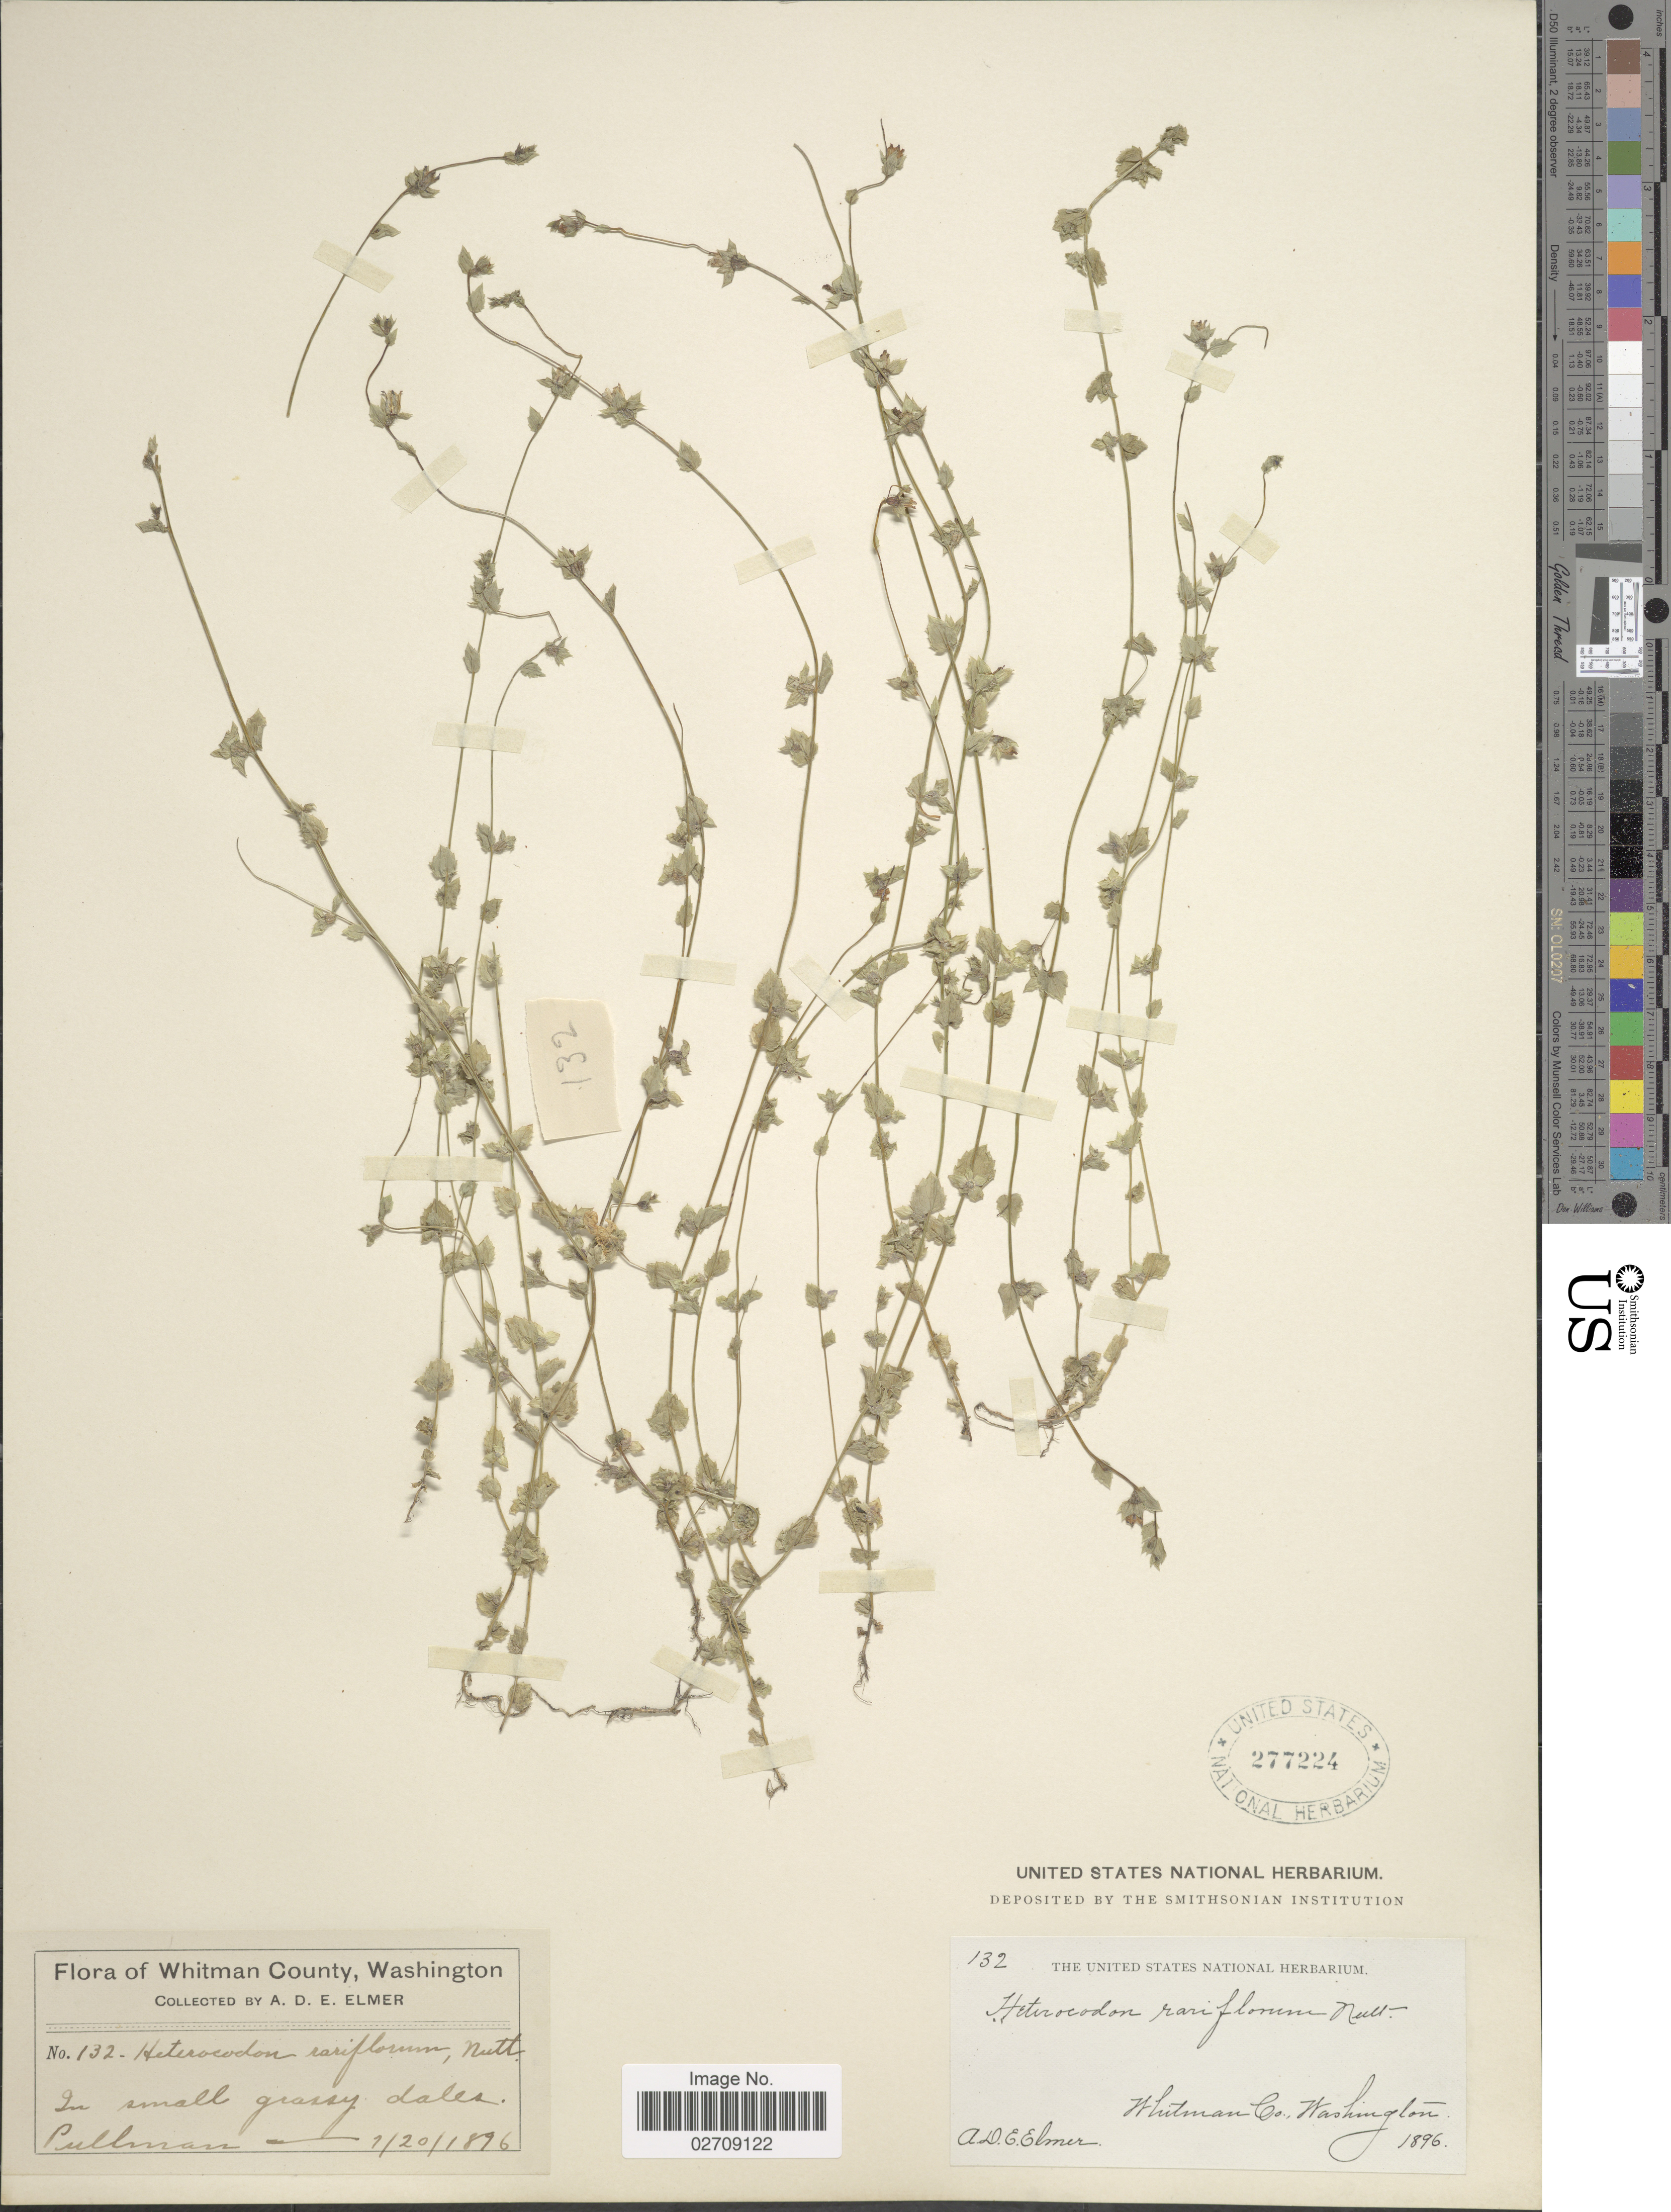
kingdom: Plantae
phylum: Tracheophyta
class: Magnoliopsida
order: Asterales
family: Campanulaceae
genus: Heterocodon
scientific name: Heterocodon rariflorum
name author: Nutt.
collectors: A. D. E. Elmer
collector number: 132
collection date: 1896-07-20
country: United States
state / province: Washington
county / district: Whitman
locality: Whitman County. Im small grassy dales. Pullmann [unsure placement]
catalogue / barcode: US 277224